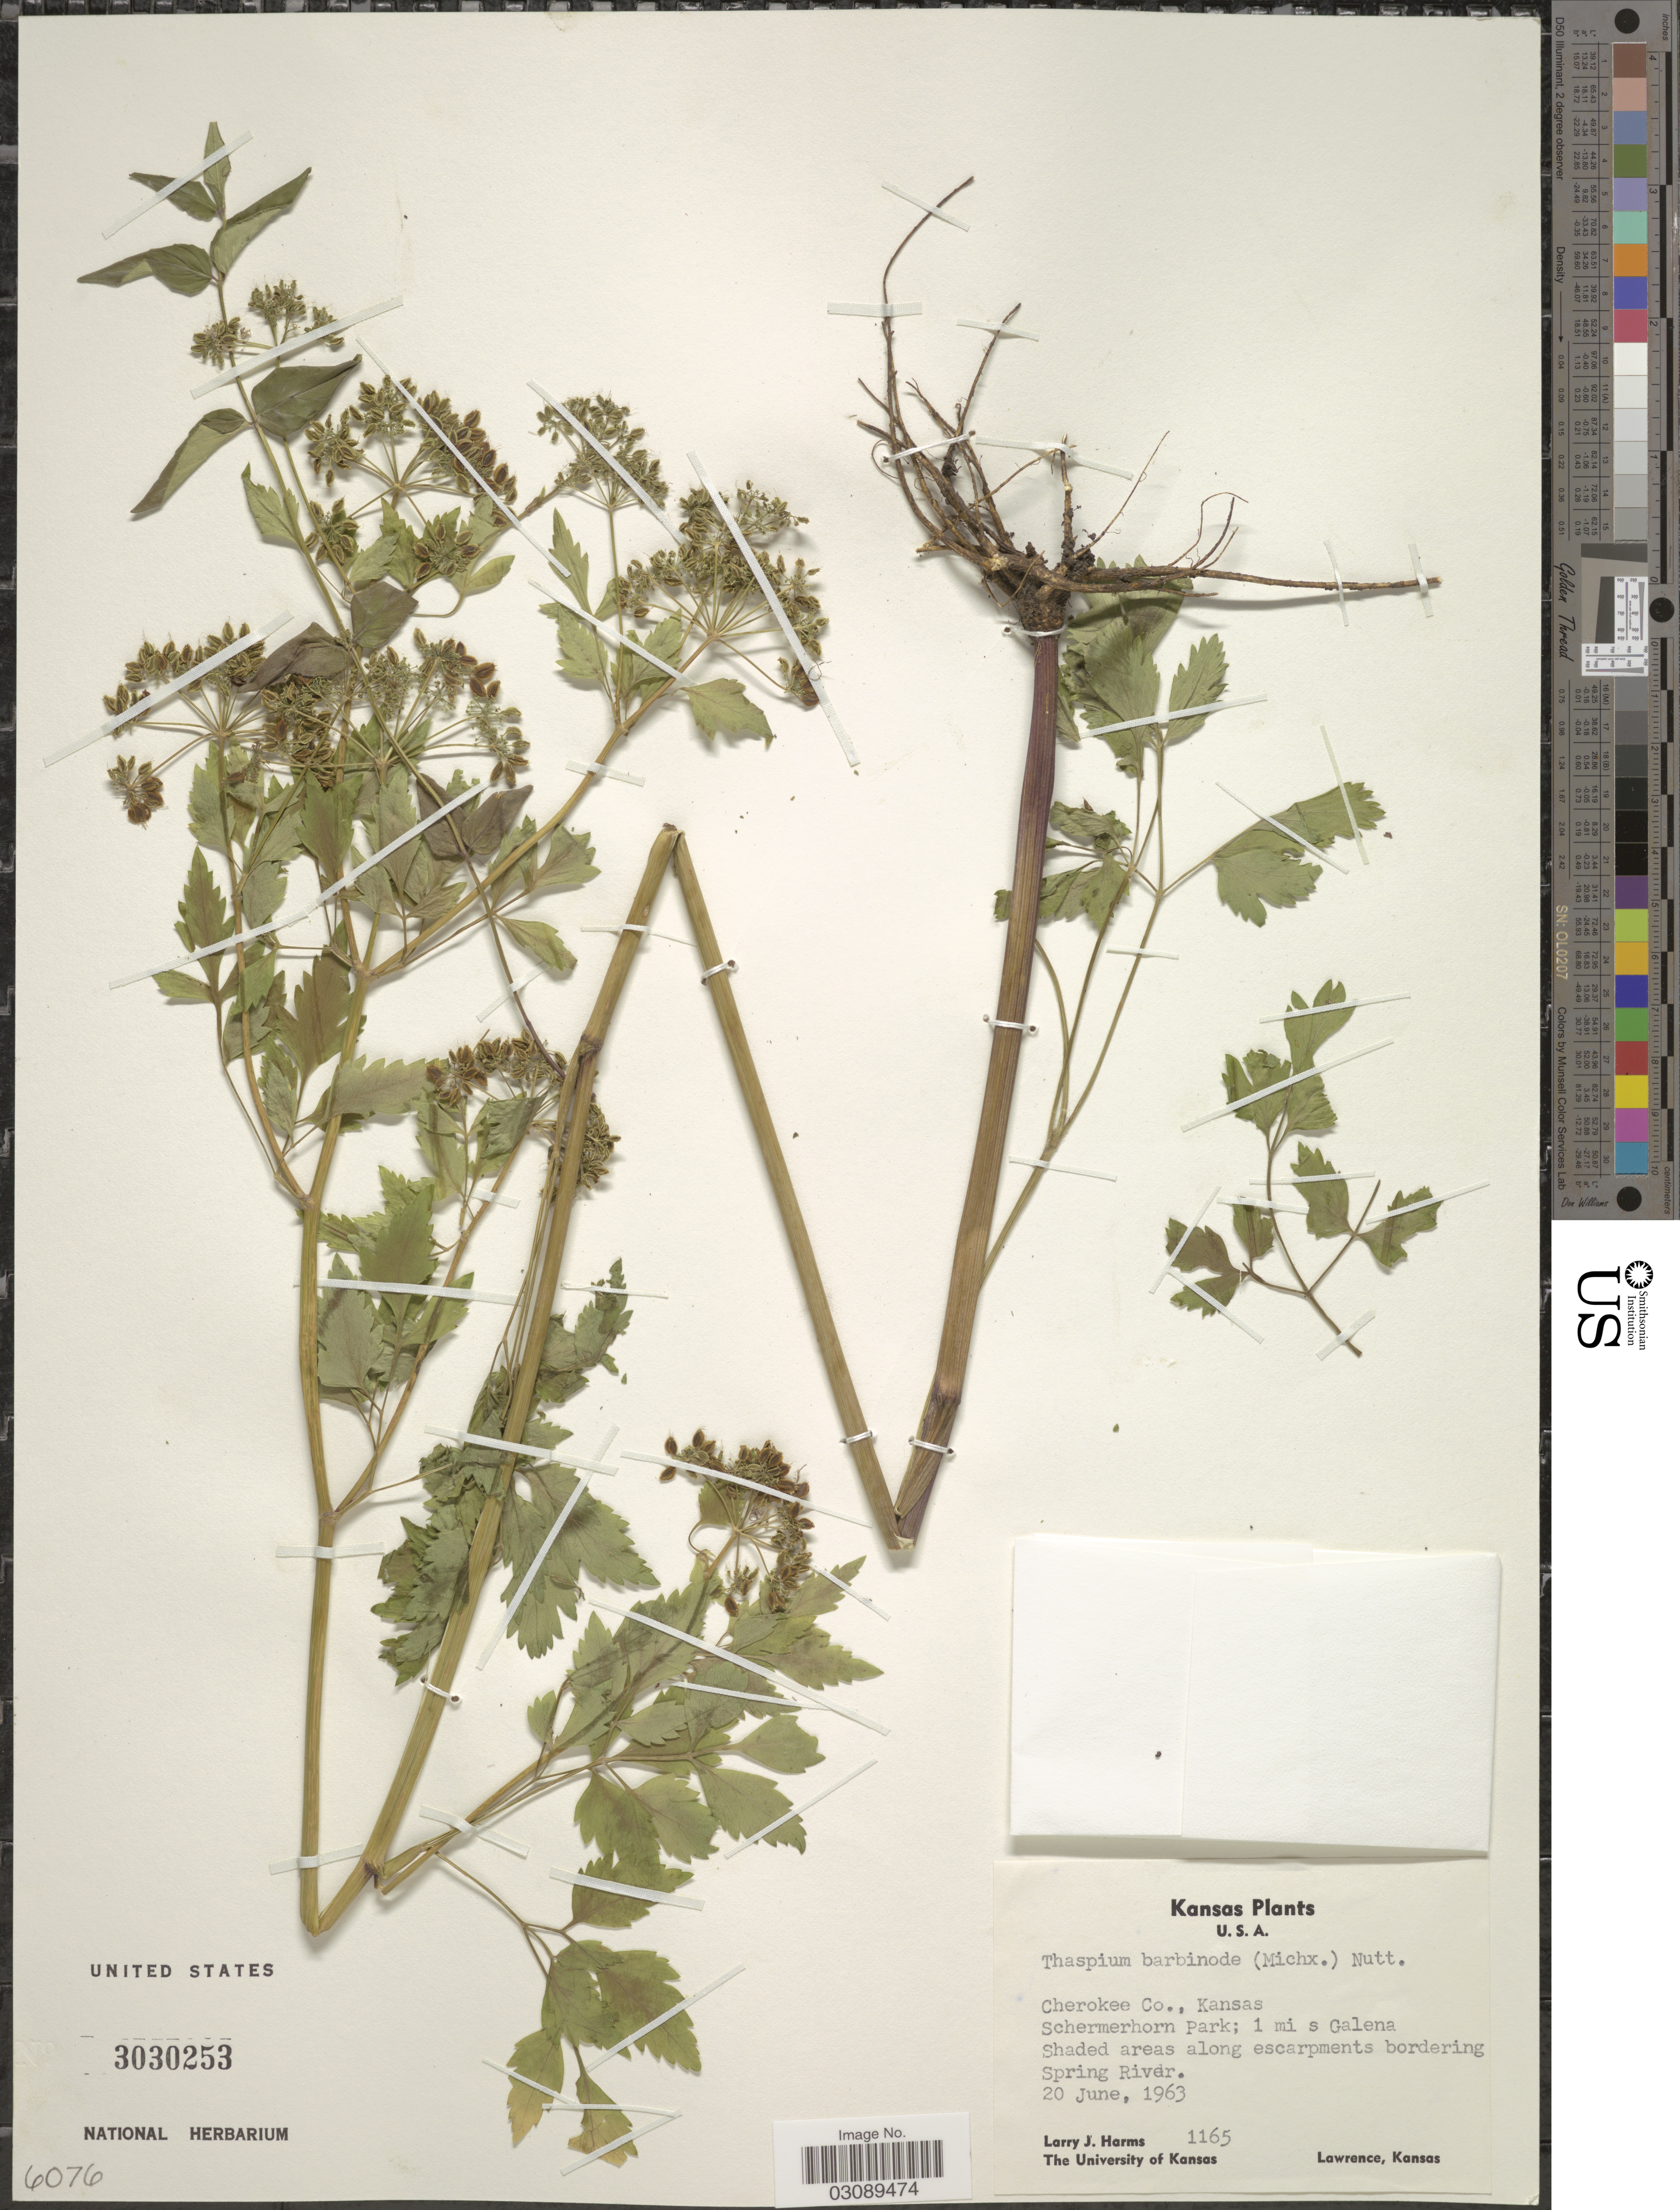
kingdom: Plantae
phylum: Tracheophyta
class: Magnoliopsida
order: Apiales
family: Apiaceae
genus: Thaspium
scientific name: Thaspium barbinode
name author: (Michx.) Nutt.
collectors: L. Harms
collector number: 1165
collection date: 1963-06-20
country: United States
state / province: Kansas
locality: Cherokee Co., Schermerhorn Park; 1 mi s Galena. Shaded areas along escarpments bordering Spring River.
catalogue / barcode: US 3030253